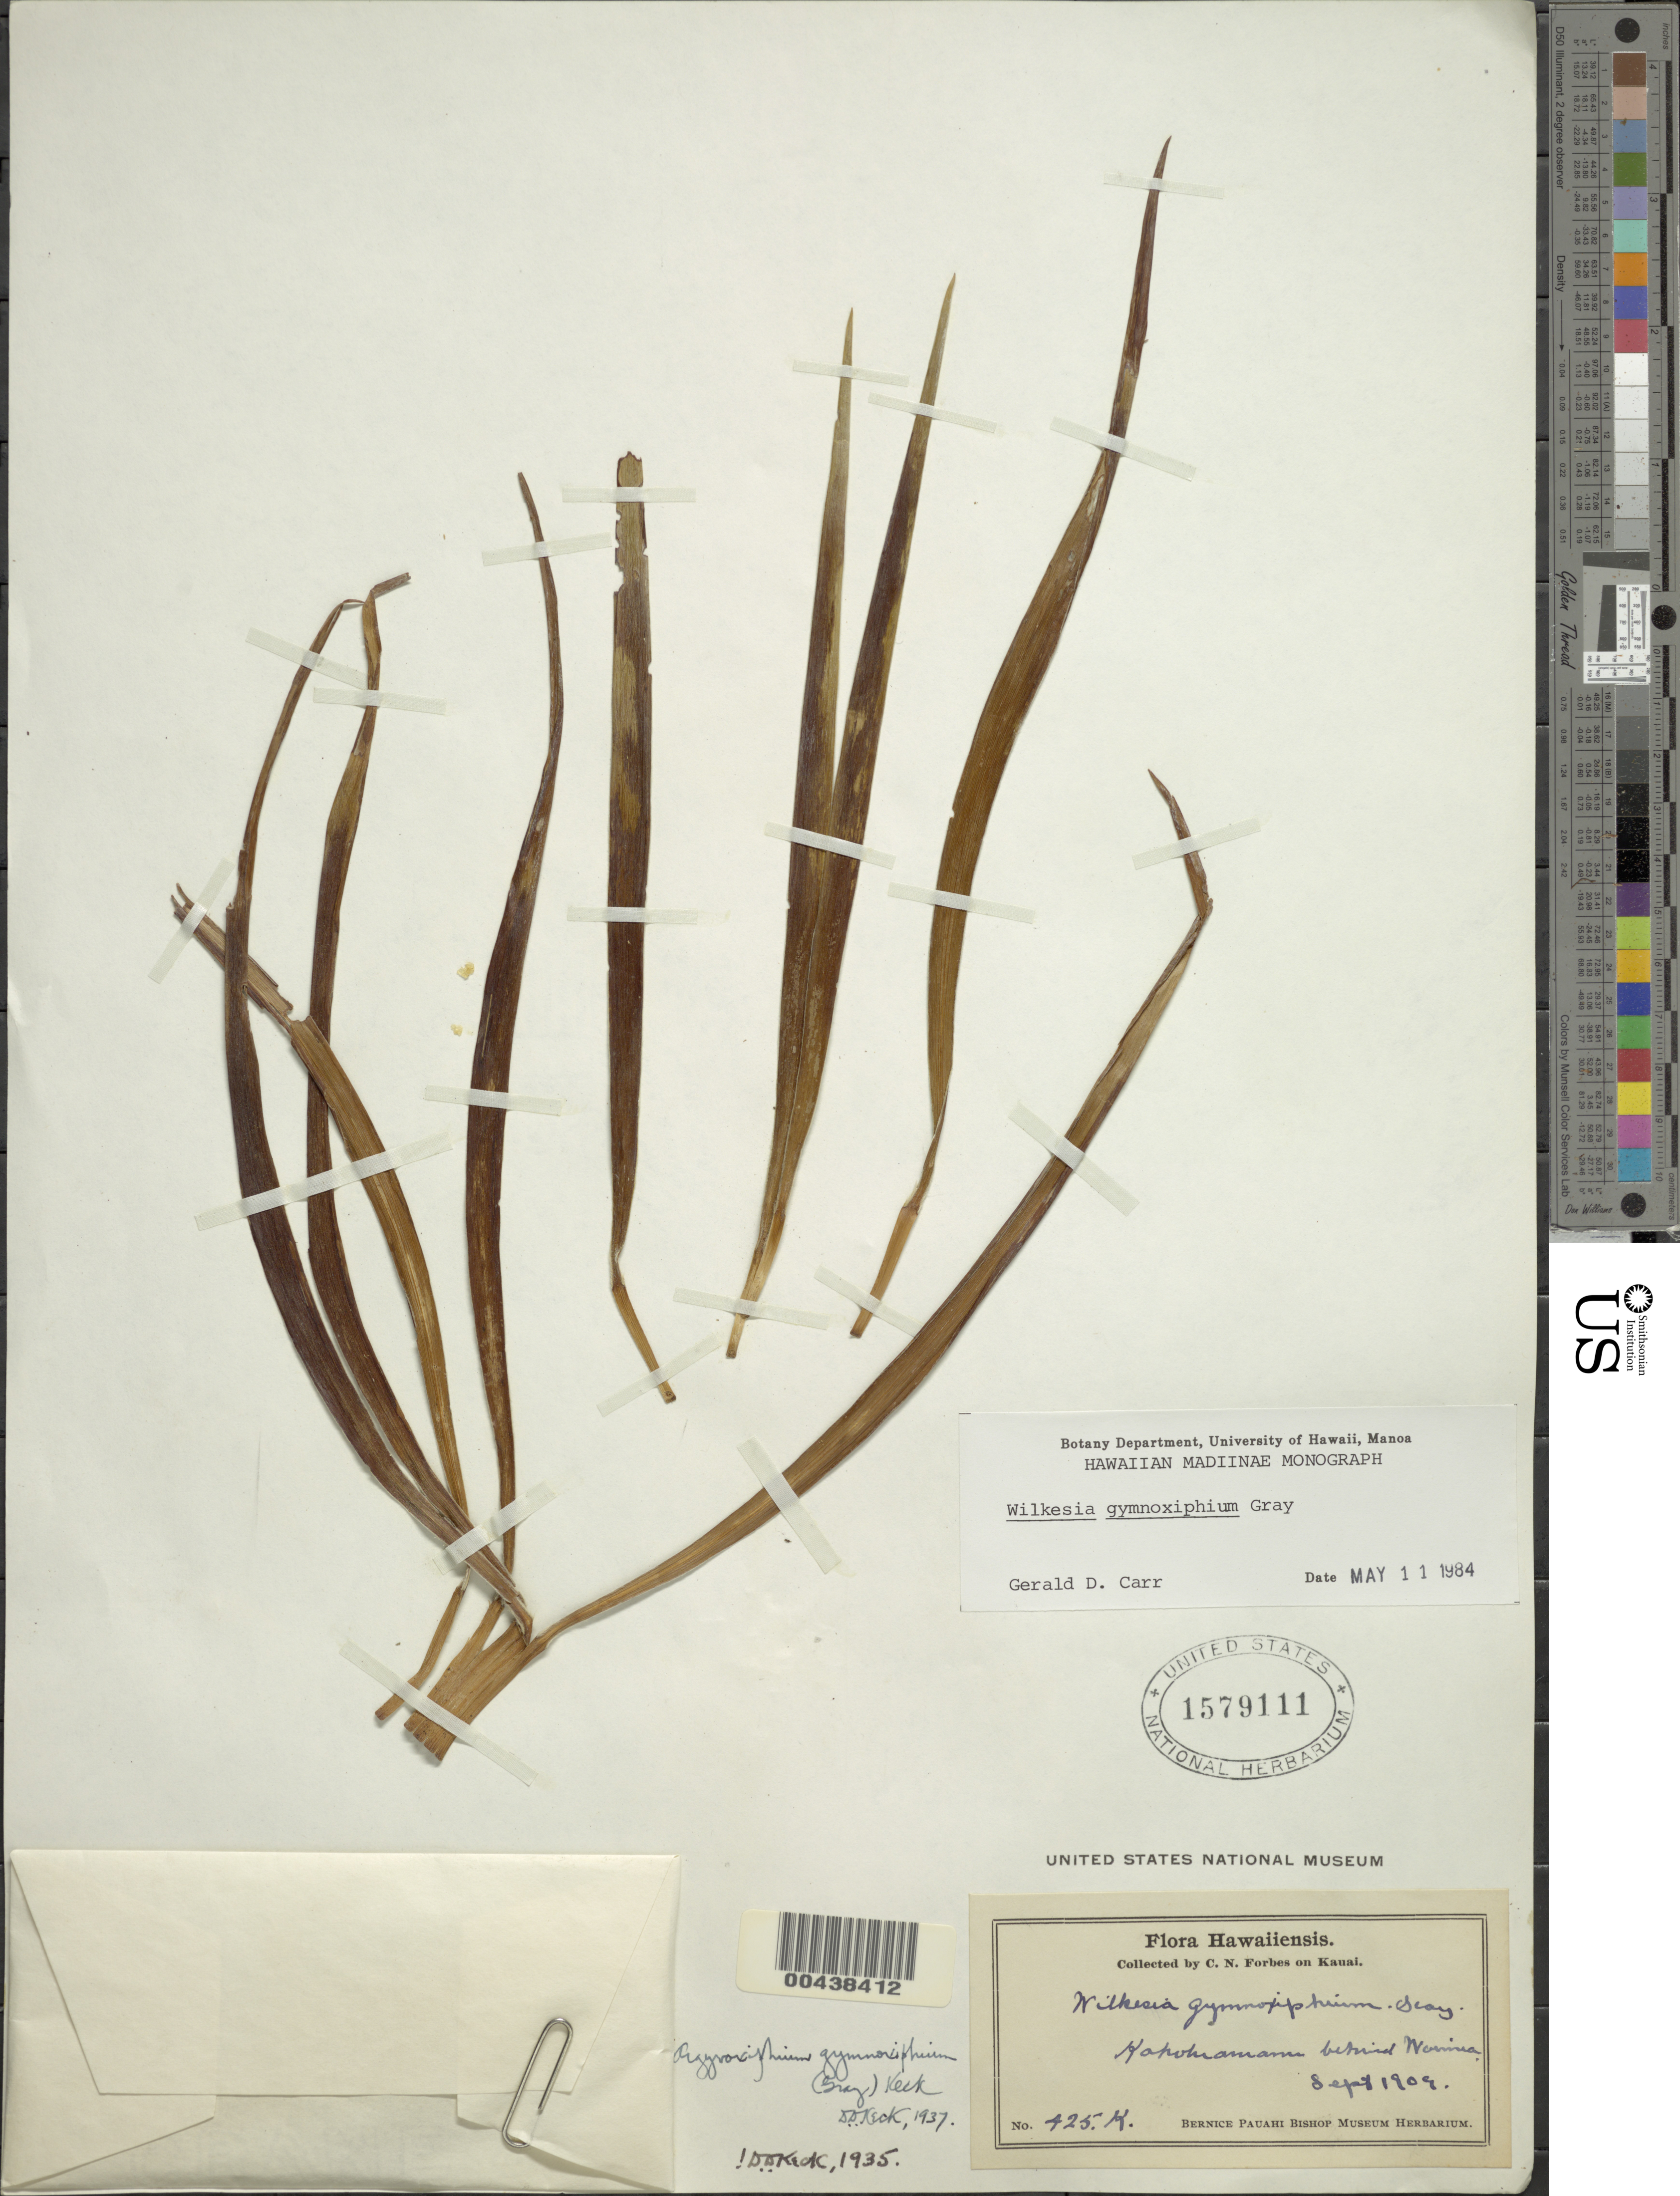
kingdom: Plantae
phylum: Tracheophyta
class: Magnoliopsida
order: Asterales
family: Asteraceae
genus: Wilkesia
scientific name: Wilkesia gymnoxiphium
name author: A. Gray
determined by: Carr, G. D.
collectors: C. N. Forbes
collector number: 425.K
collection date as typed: Sep 1909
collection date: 1909-09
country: United States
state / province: Hawaii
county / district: Kauai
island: Kaua'i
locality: Kaholuamanu, behind Waimea.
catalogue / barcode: US 1579111